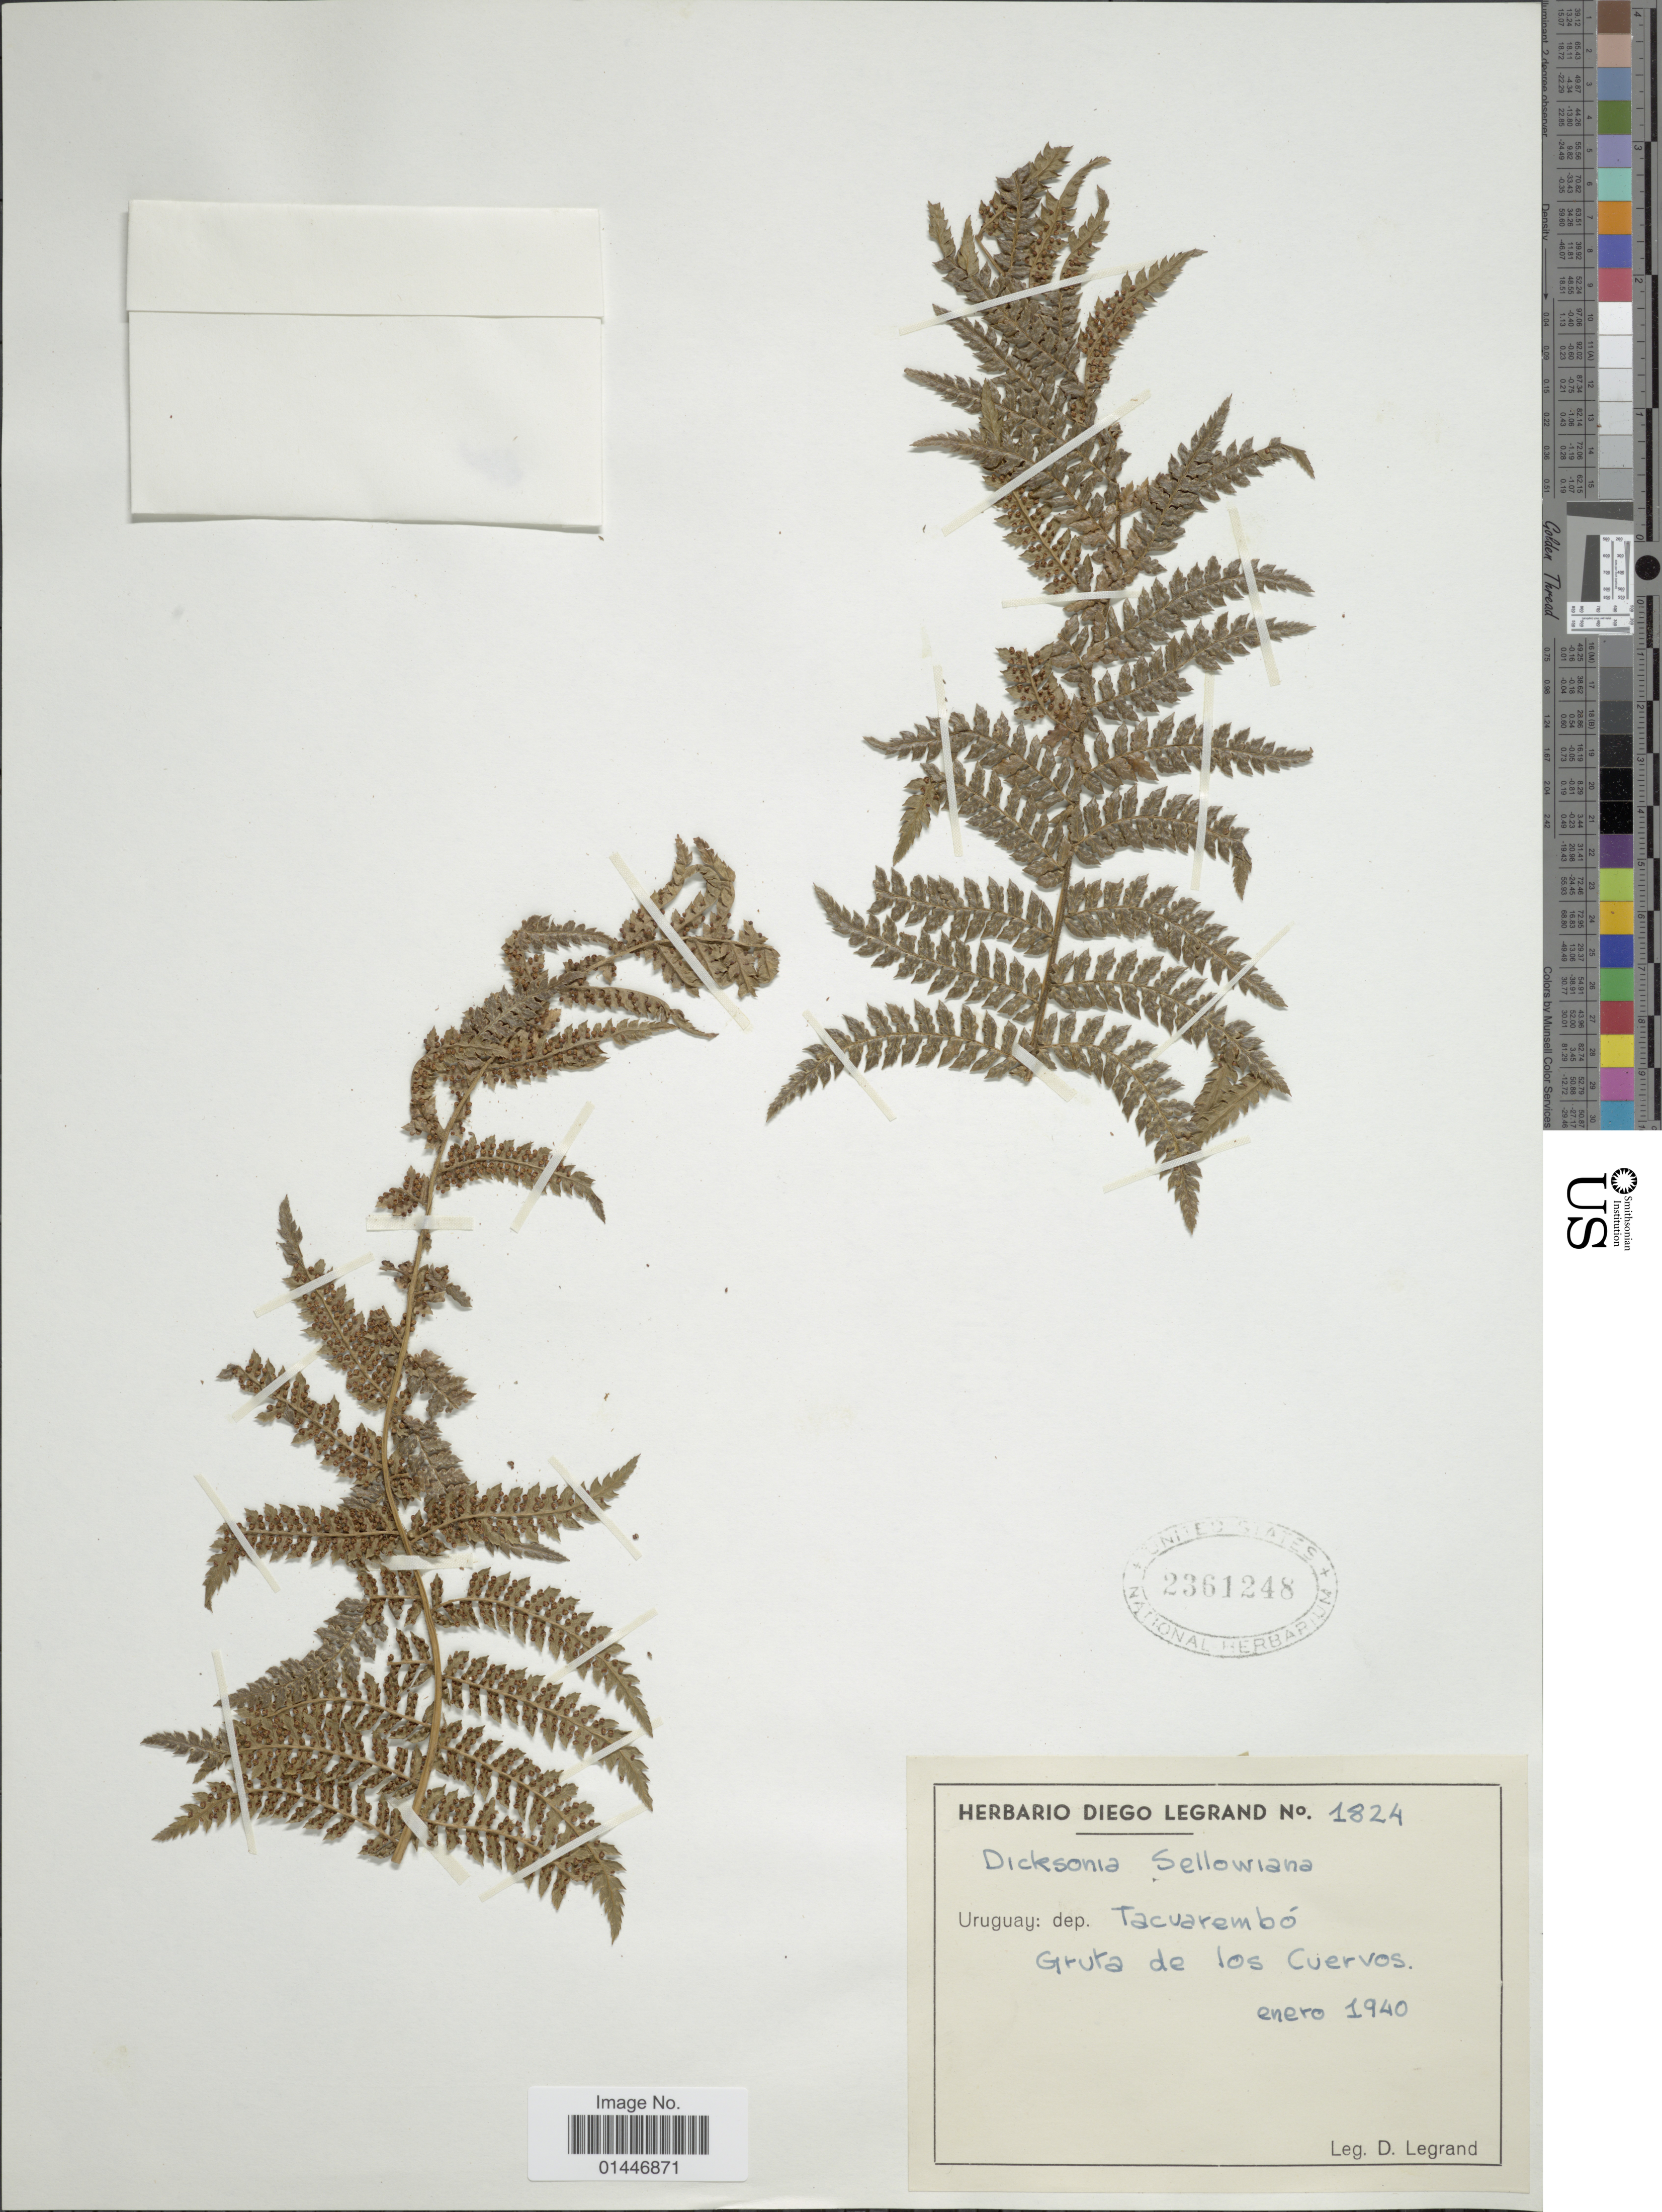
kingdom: Plantae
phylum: Tracheophyta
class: Polypodiopsida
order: Cyatheales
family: Dicksoniaceae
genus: Dicksonia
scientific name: Dicksonia sellowiana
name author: Hook.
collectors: D. Legrand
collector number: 1824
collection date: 1940-01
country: Uruguay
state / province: Tacuarembó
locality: Gruta de los Cuervos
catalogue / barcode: US 2361248